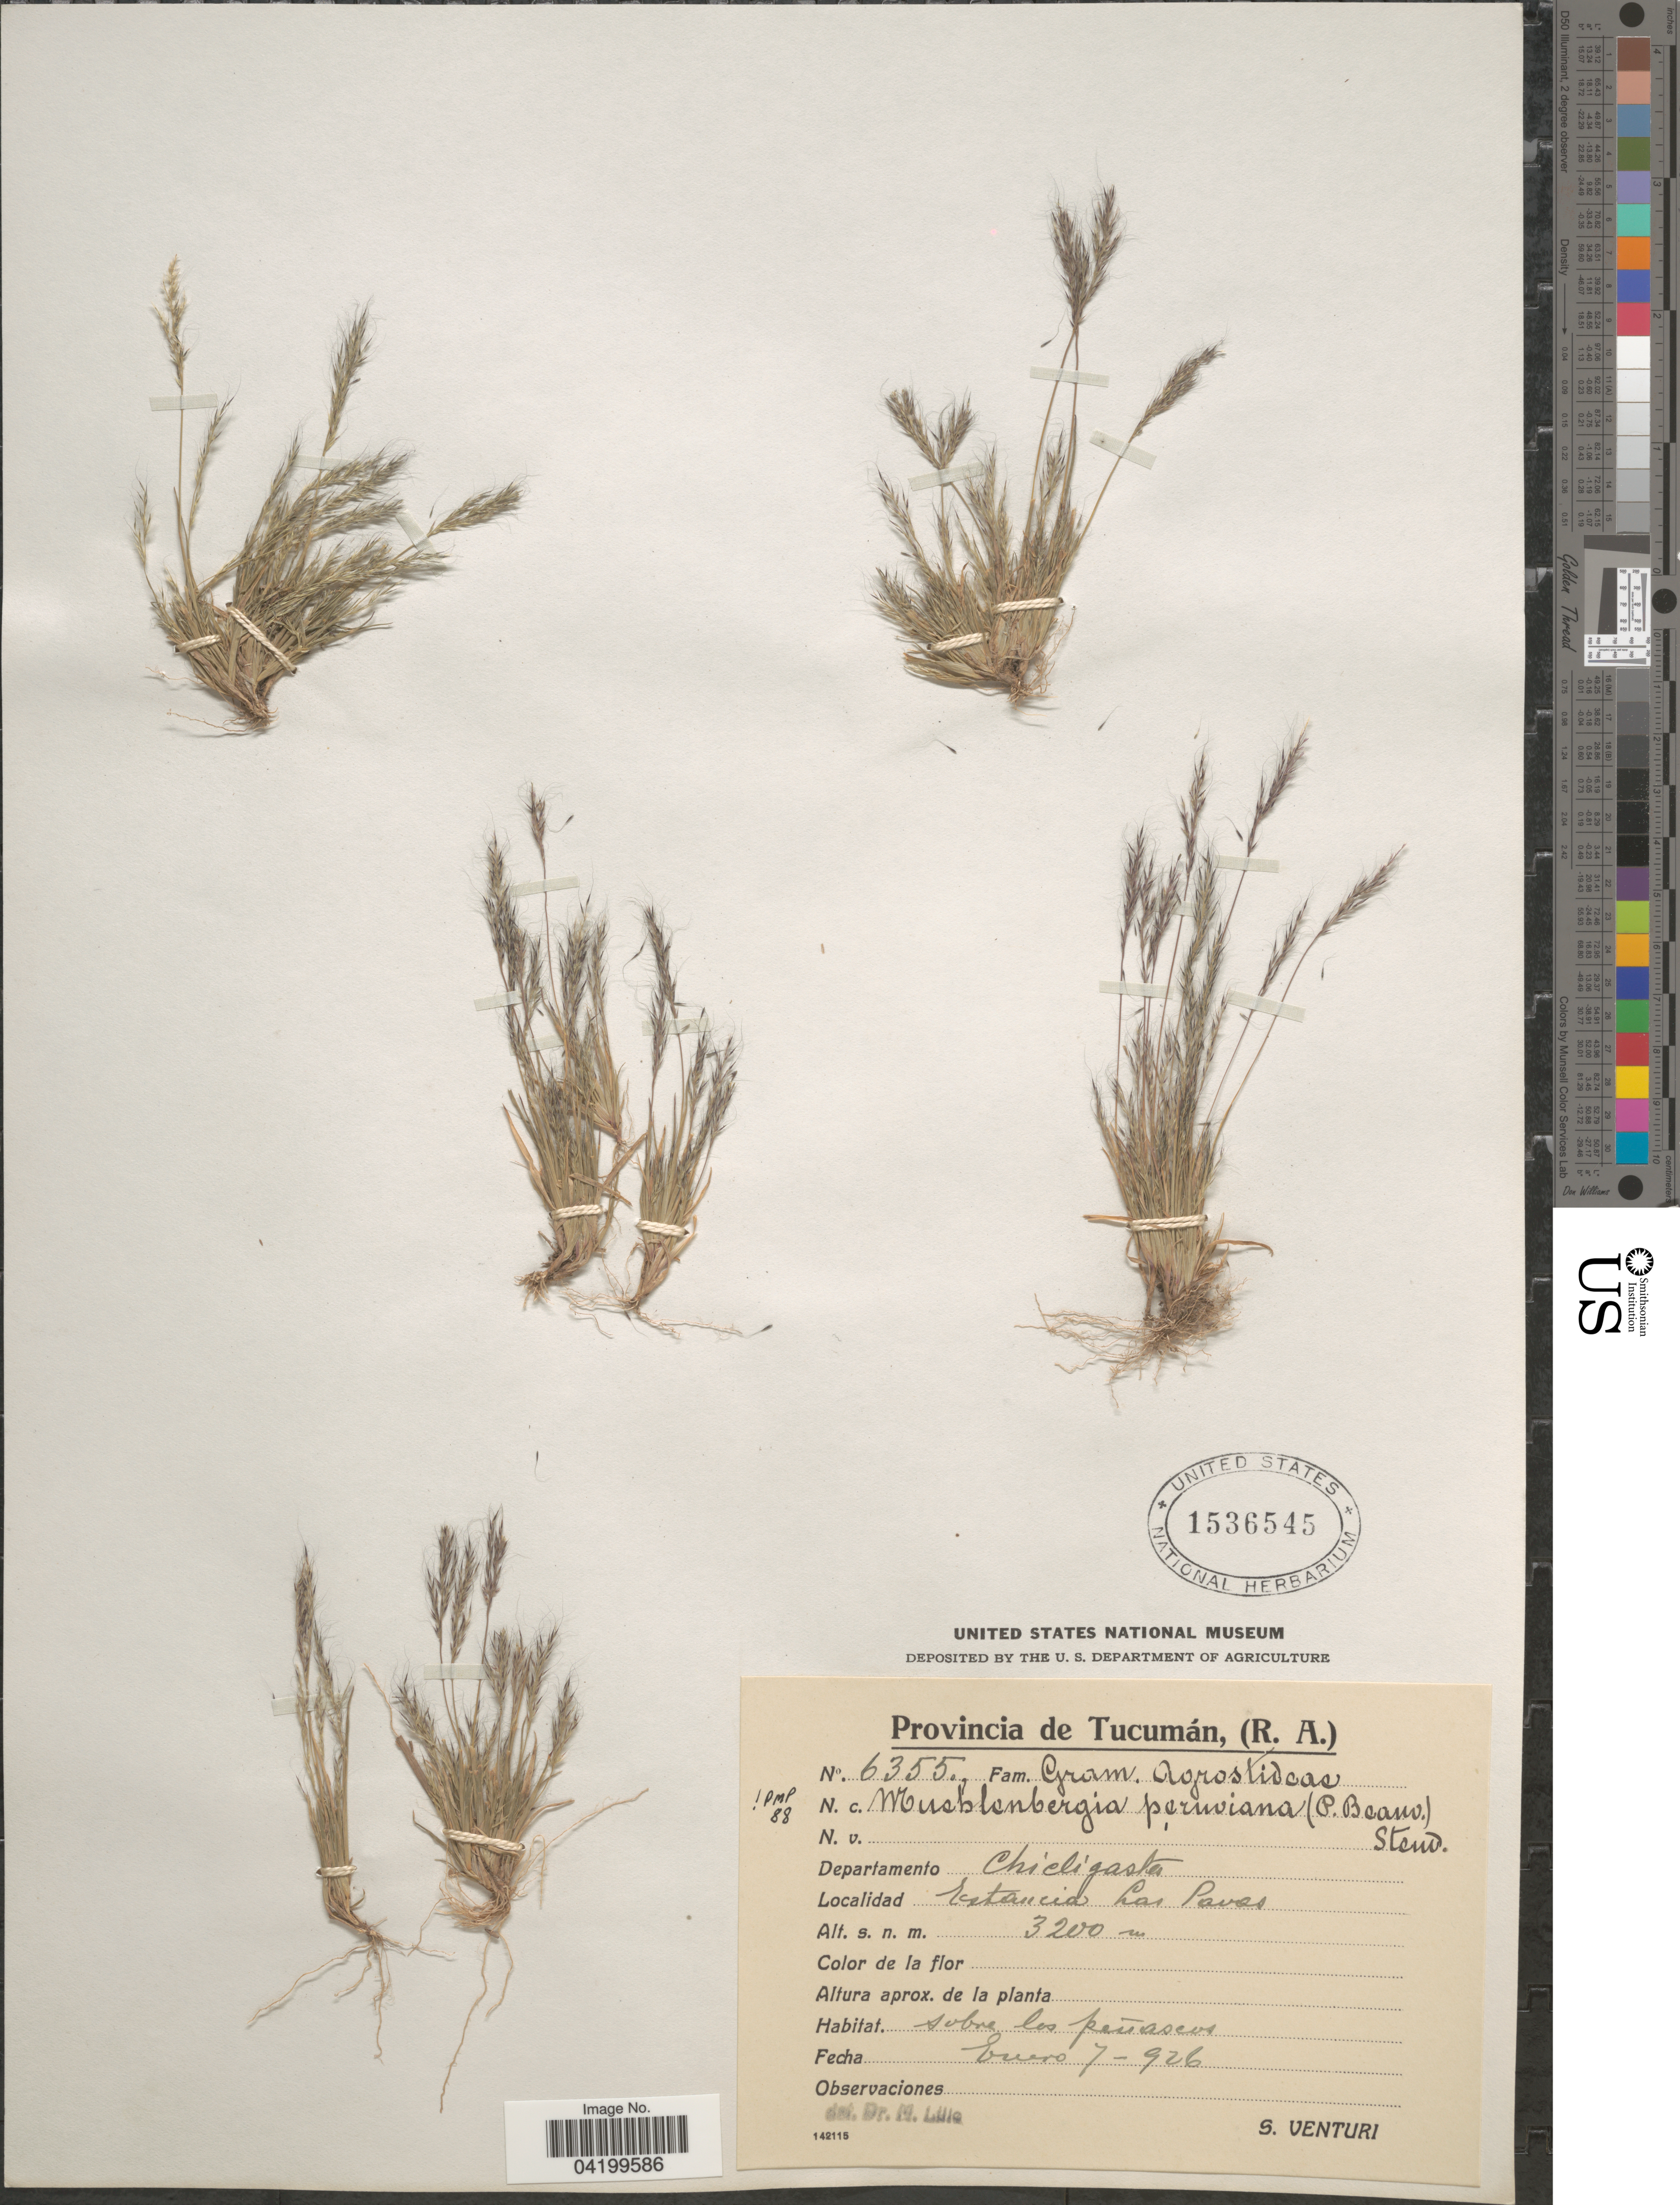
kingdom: Plantae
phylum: Tracheophyta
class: Liliopsida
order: Poales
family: Poaceae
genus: Muhlenbergia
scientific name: Muhlenbergia peruviana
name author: (P. Beauv.) Steud.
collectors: S. Venturi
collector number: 6355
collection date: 1926-01-07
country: Argentina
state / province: Tucuman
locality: Departamento Chicligasta. Estancia Las Pavas.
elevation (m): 3200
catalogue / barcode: US 1536545